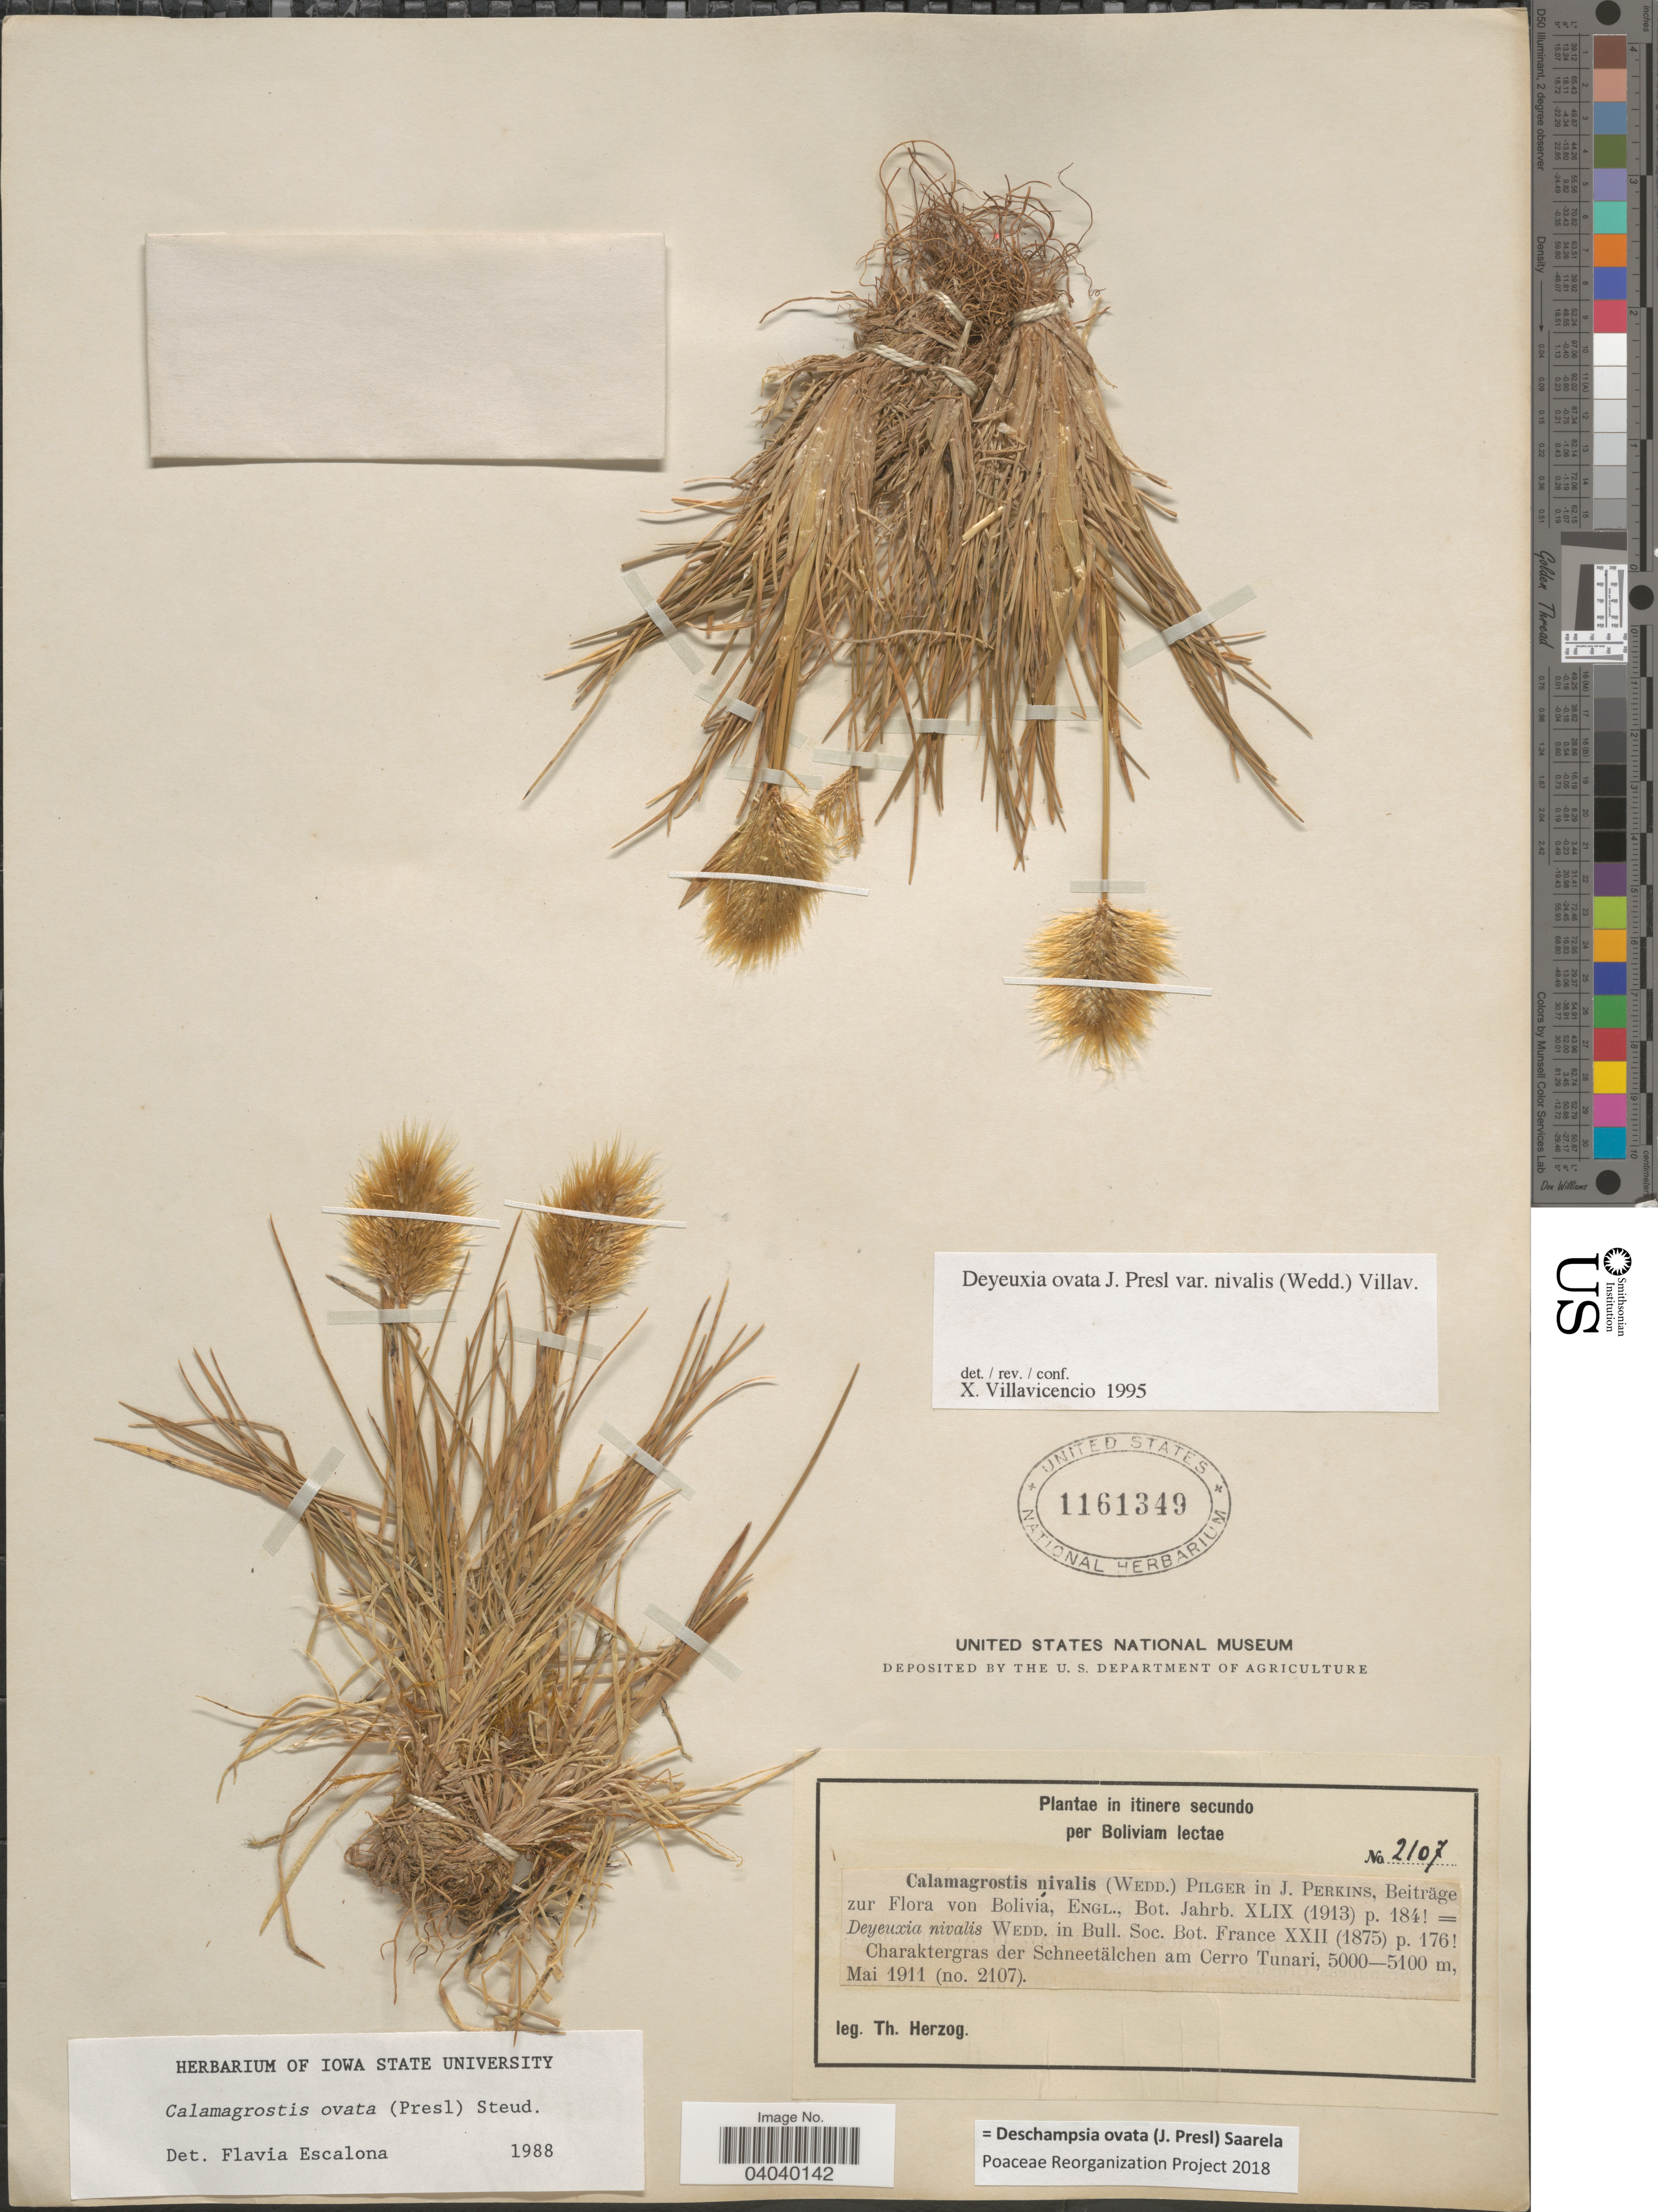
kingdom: Plantae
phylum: Tracheophyta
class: Liliopsida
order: Poales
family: Poaceae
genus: Deschampsia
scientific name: Deschampsia ovata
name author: (J. Presl) Saarela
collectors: T. Herzog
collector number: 2107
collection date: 1911-05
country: Bolivia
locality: Charaktergras der Schneetächlen am Cerro Tunari.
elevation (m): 5000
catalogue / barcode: US 1161349